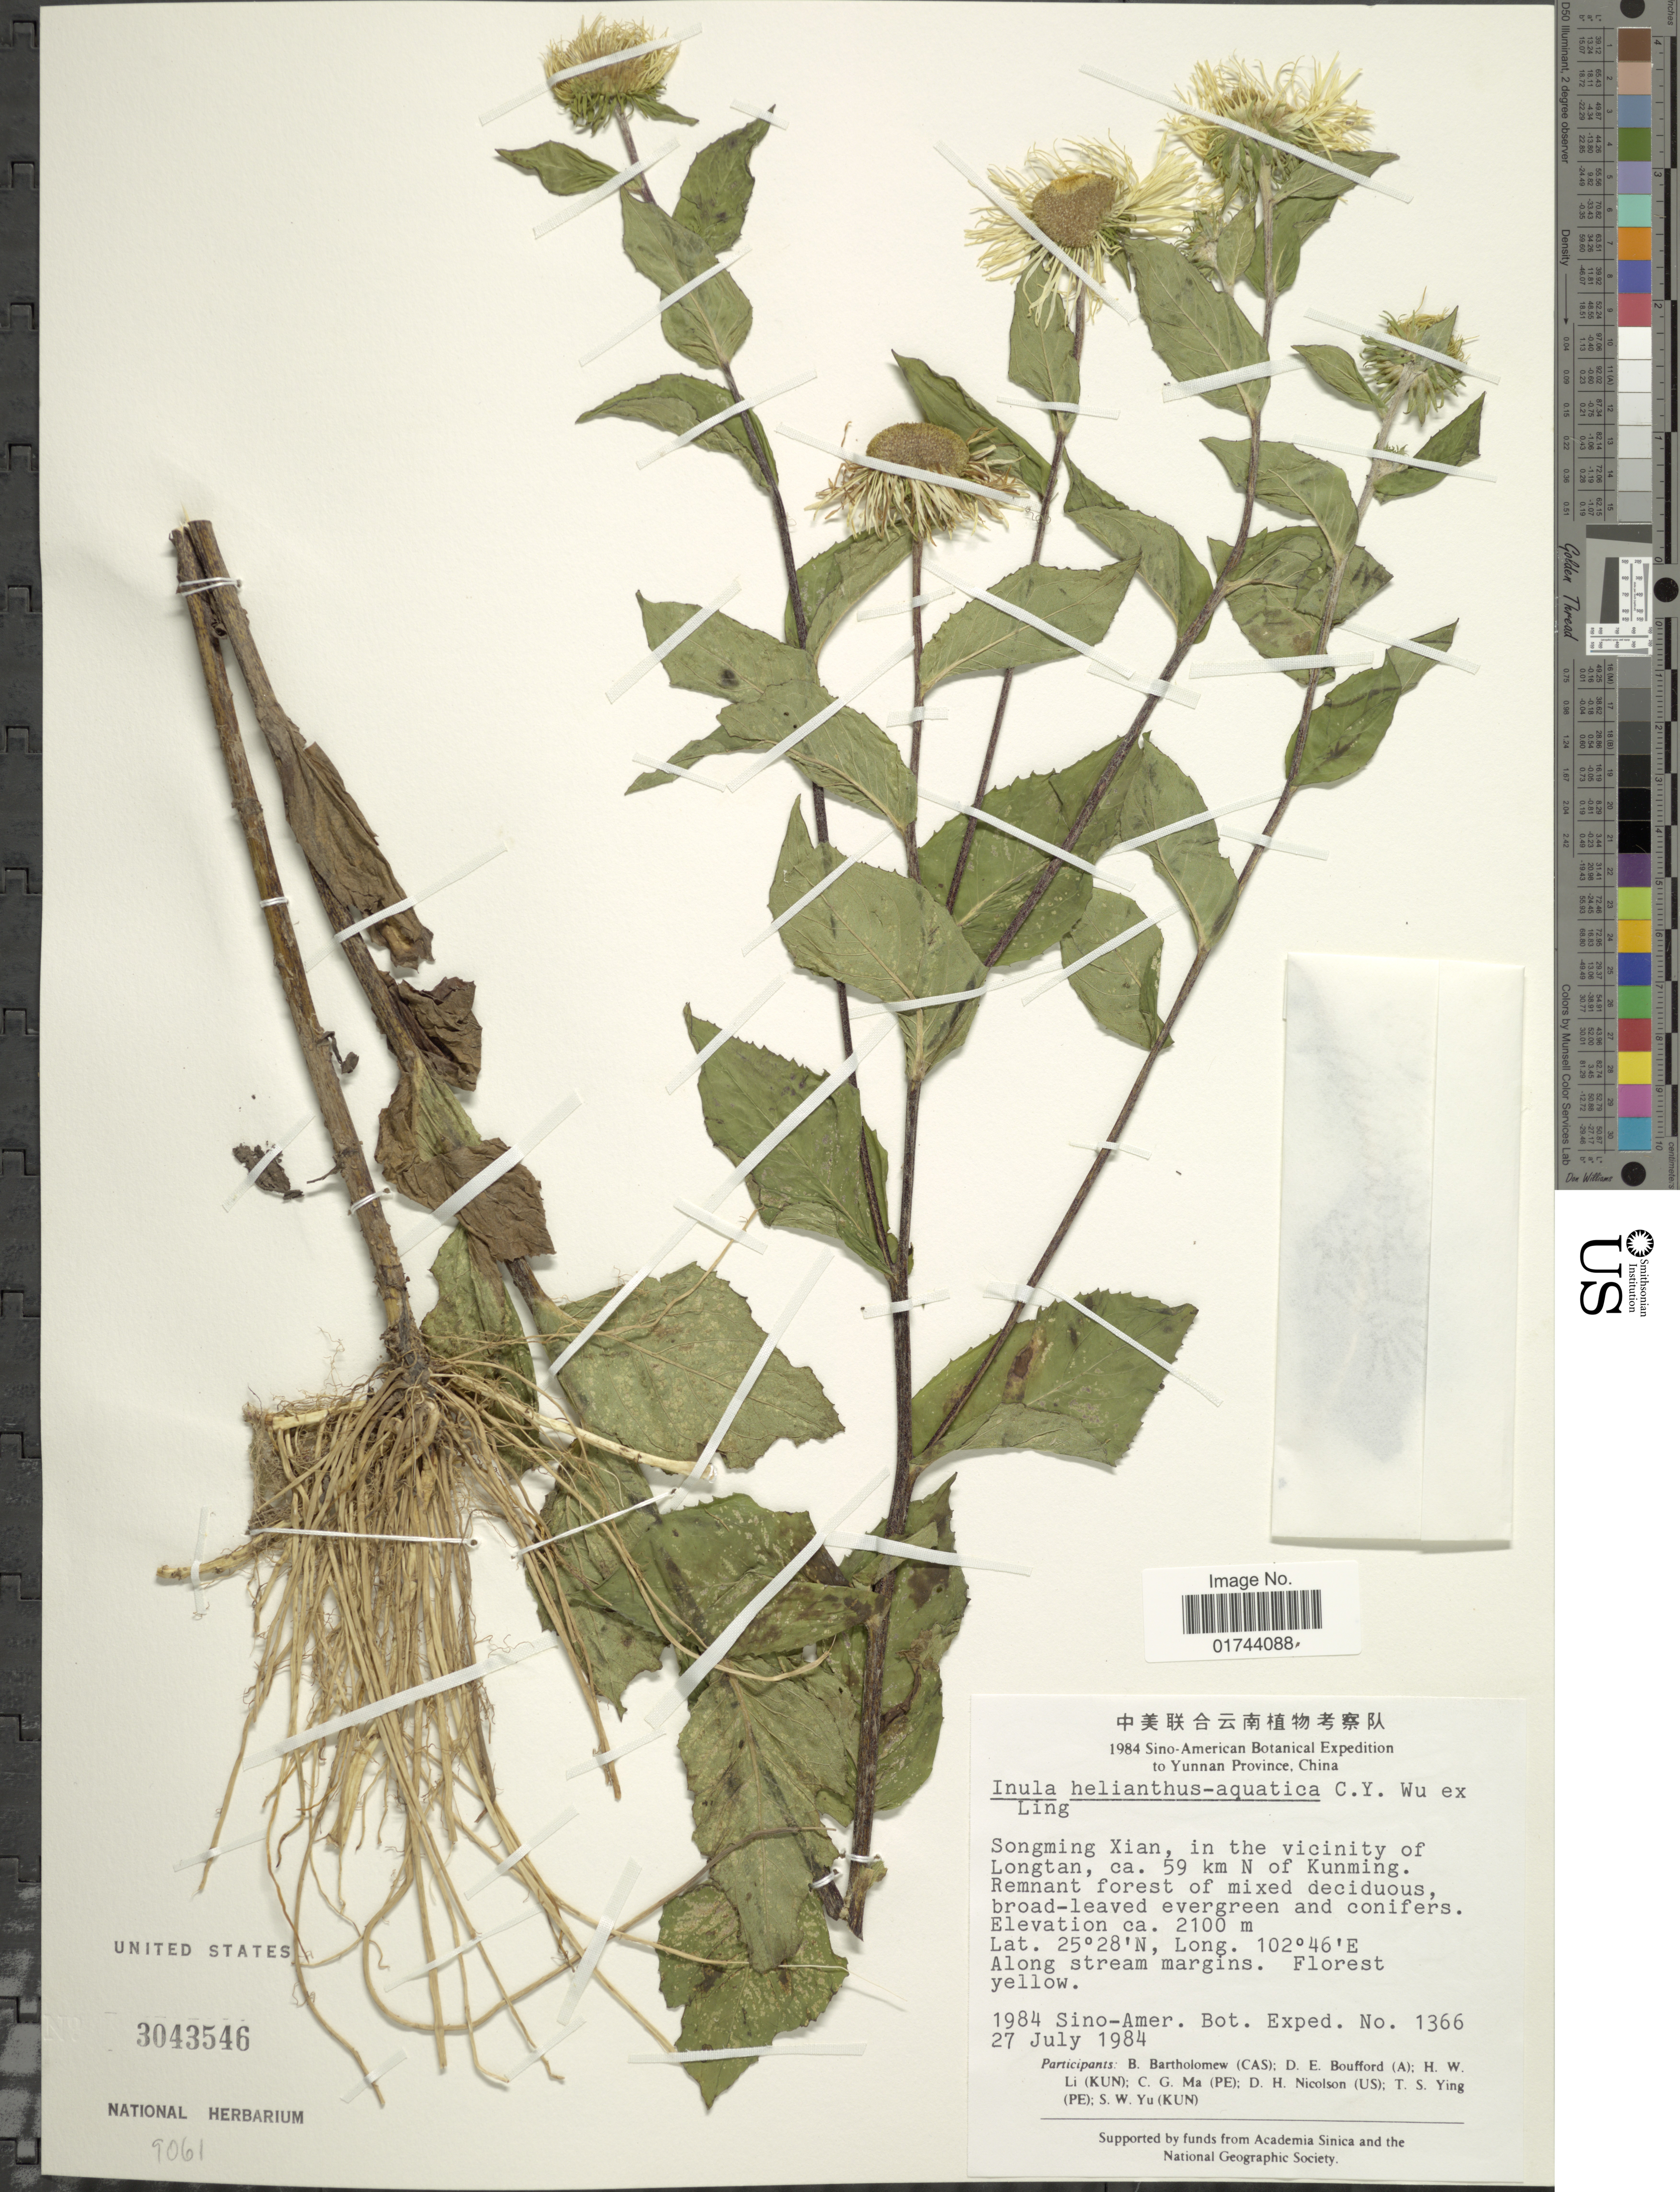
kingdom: Plantae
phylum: Tracheophyta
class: Magnoliopsida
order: Asterales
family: Asteraceae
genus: Inula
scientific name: Inula helianthus-aquatilis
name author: C.Y. Wu ex Y. Ling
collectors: Sino-Amer. Bot. Exped. 1984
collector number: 1366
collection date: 1984-07-27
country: China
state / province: Yunnan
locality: Songmin Xian, in the vicinity of Longtan, ca. 59 km N of Kunming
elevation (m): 2100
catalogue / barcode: US 3043546